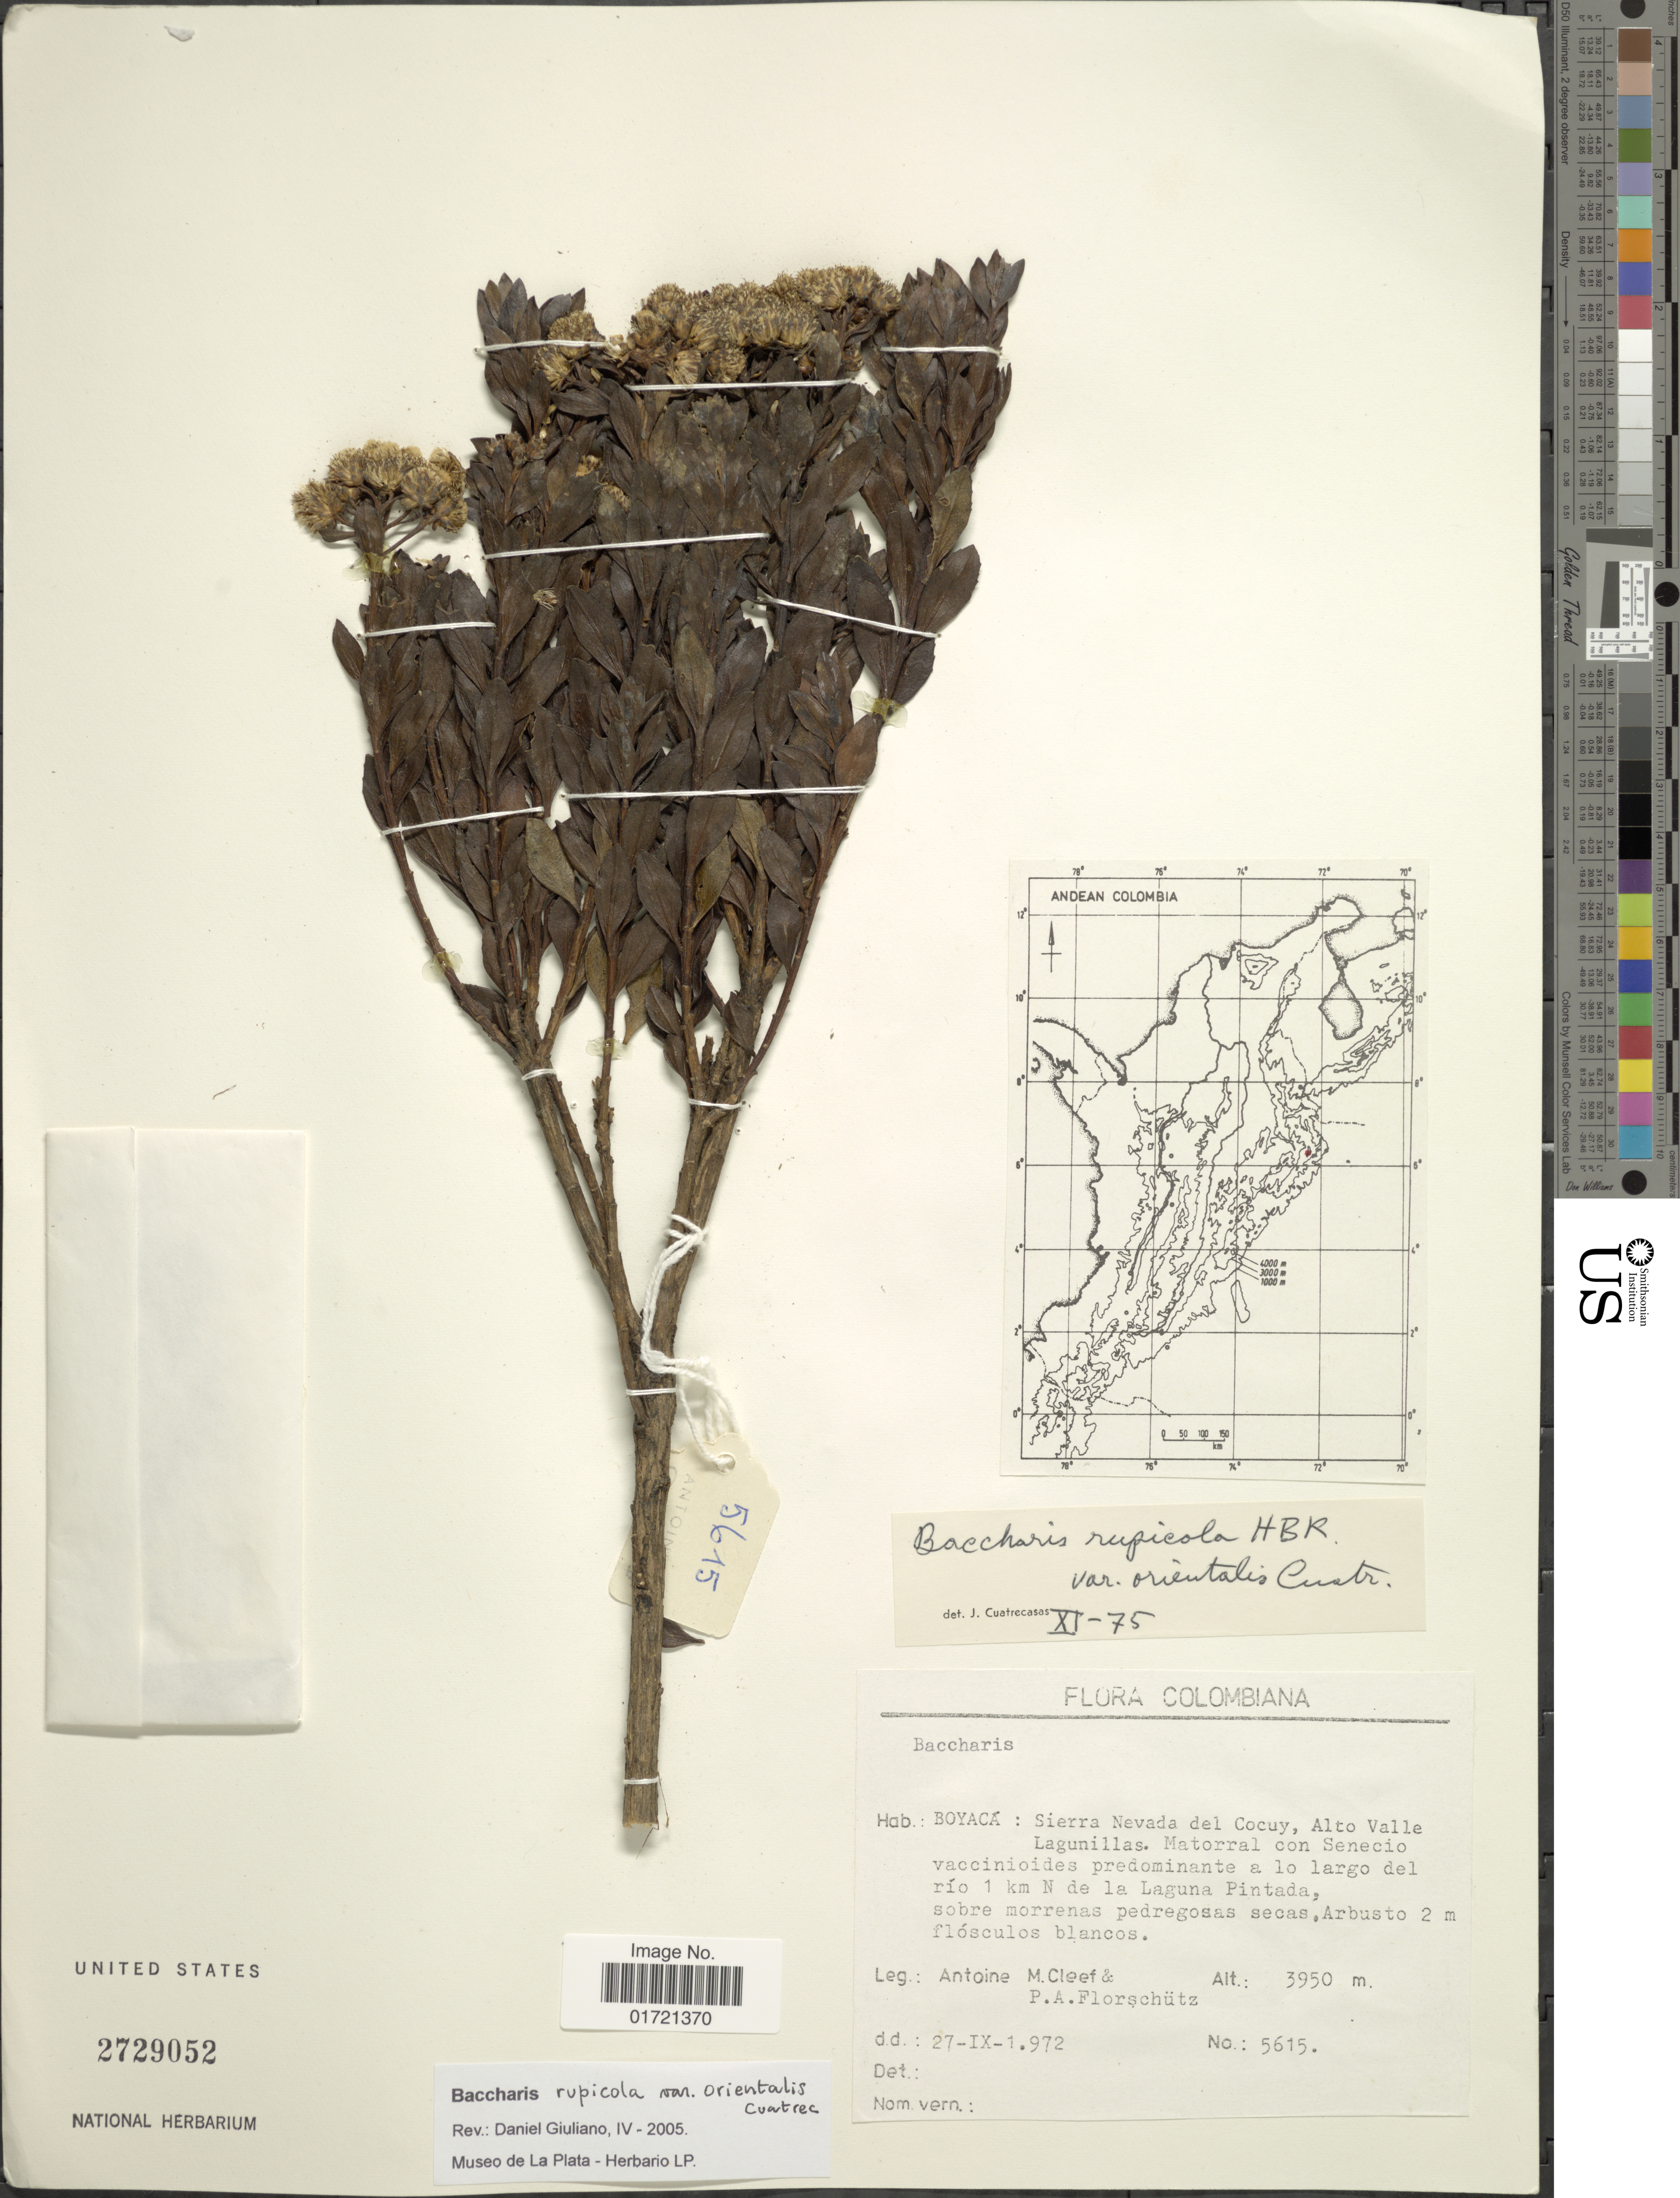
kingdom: Plantae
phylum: Tracheophyta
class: Magnoliopsida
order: Asterales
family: Asteraceae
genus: Baccharis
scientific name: Baccharis rupicola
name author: Kunth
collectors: A. M. Cleef & P. Florschütz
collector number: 5615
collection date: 1972-09-27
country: Colombia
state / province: Boyacá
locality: Boyacá: Sierra Nevada del Cocuy, Alto Valle Lagunillas. Matorral con Senecio vaccinioides predominante a lo largo del río 1 km N de la Laguna Pintada.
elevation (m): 3950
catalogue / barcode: US 2729052